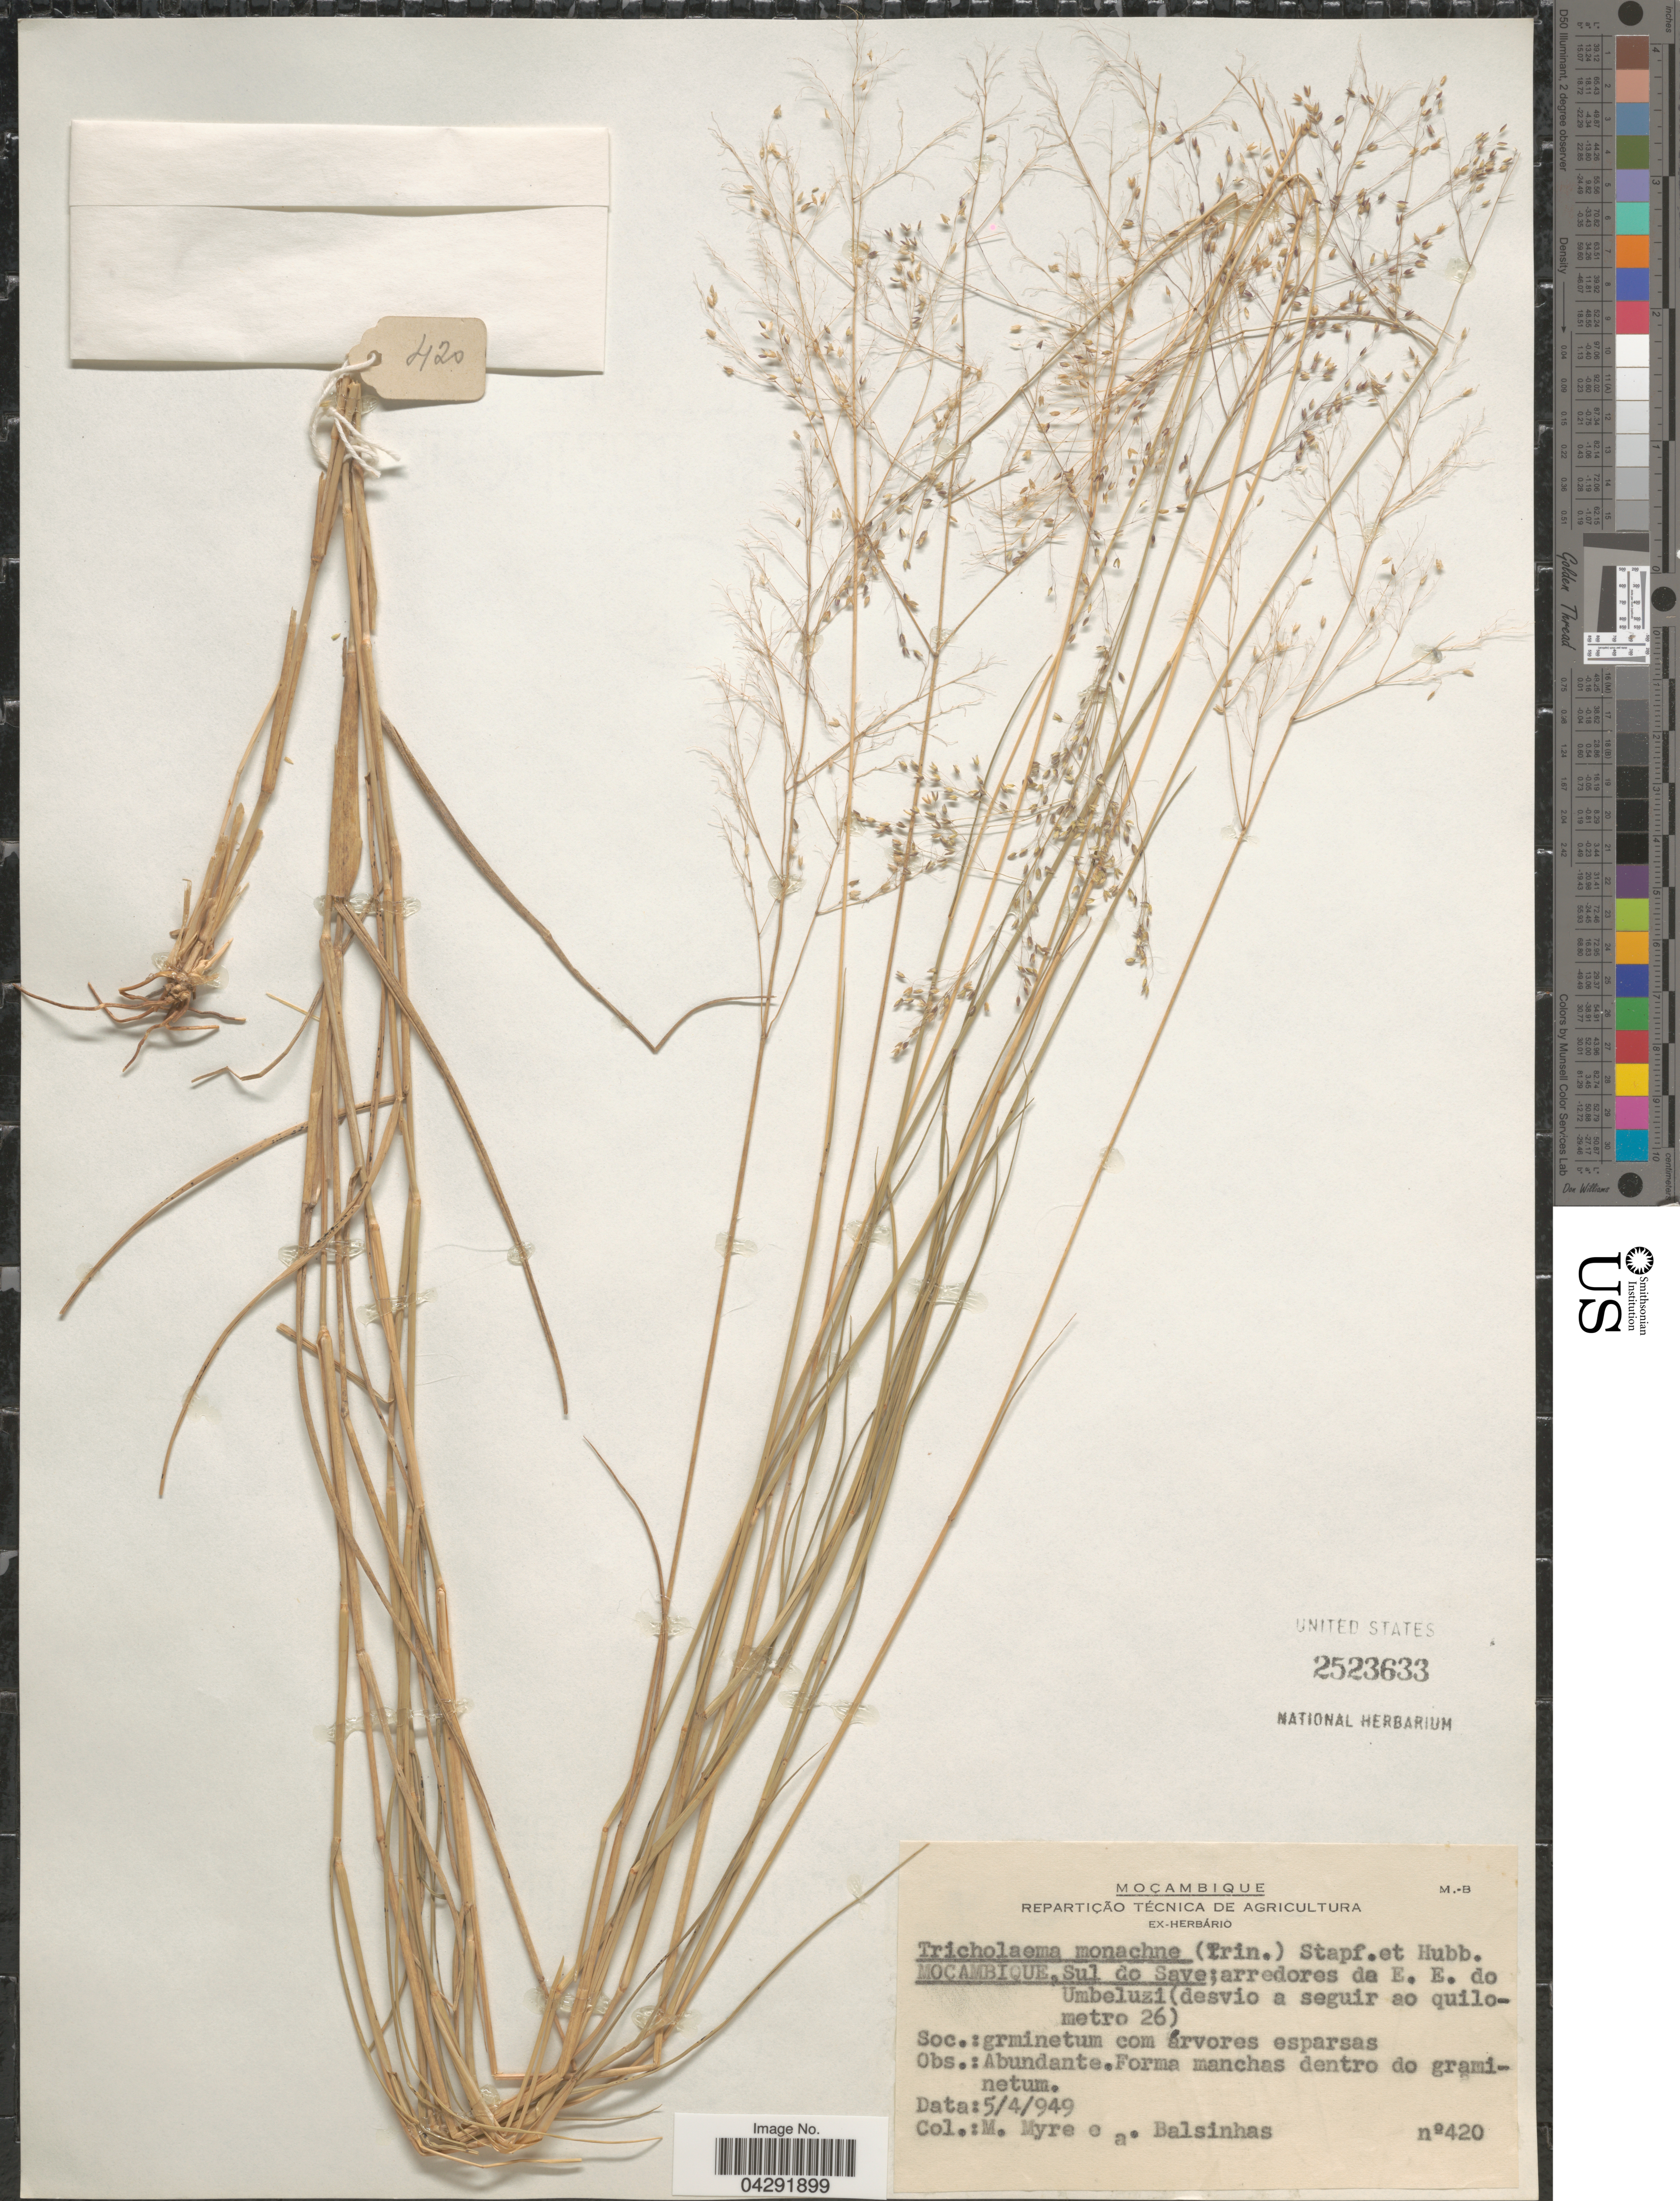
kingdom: Plantae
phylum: Tracheophyta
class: Liliopsida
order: Poales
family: Poaceae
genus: Tricholaena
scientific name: Tricholaena monachne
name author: (Trin.) Stapf & C.E. Hubb.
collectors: Myre, M. & A. A. Balsinhas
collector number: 420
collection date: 1949-04-05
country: Mozambique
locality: Sul do Save;arredores da E. E. do Umbeluzi(desvio a seguir ao quilo-metro 26).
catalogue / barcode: US 2523633